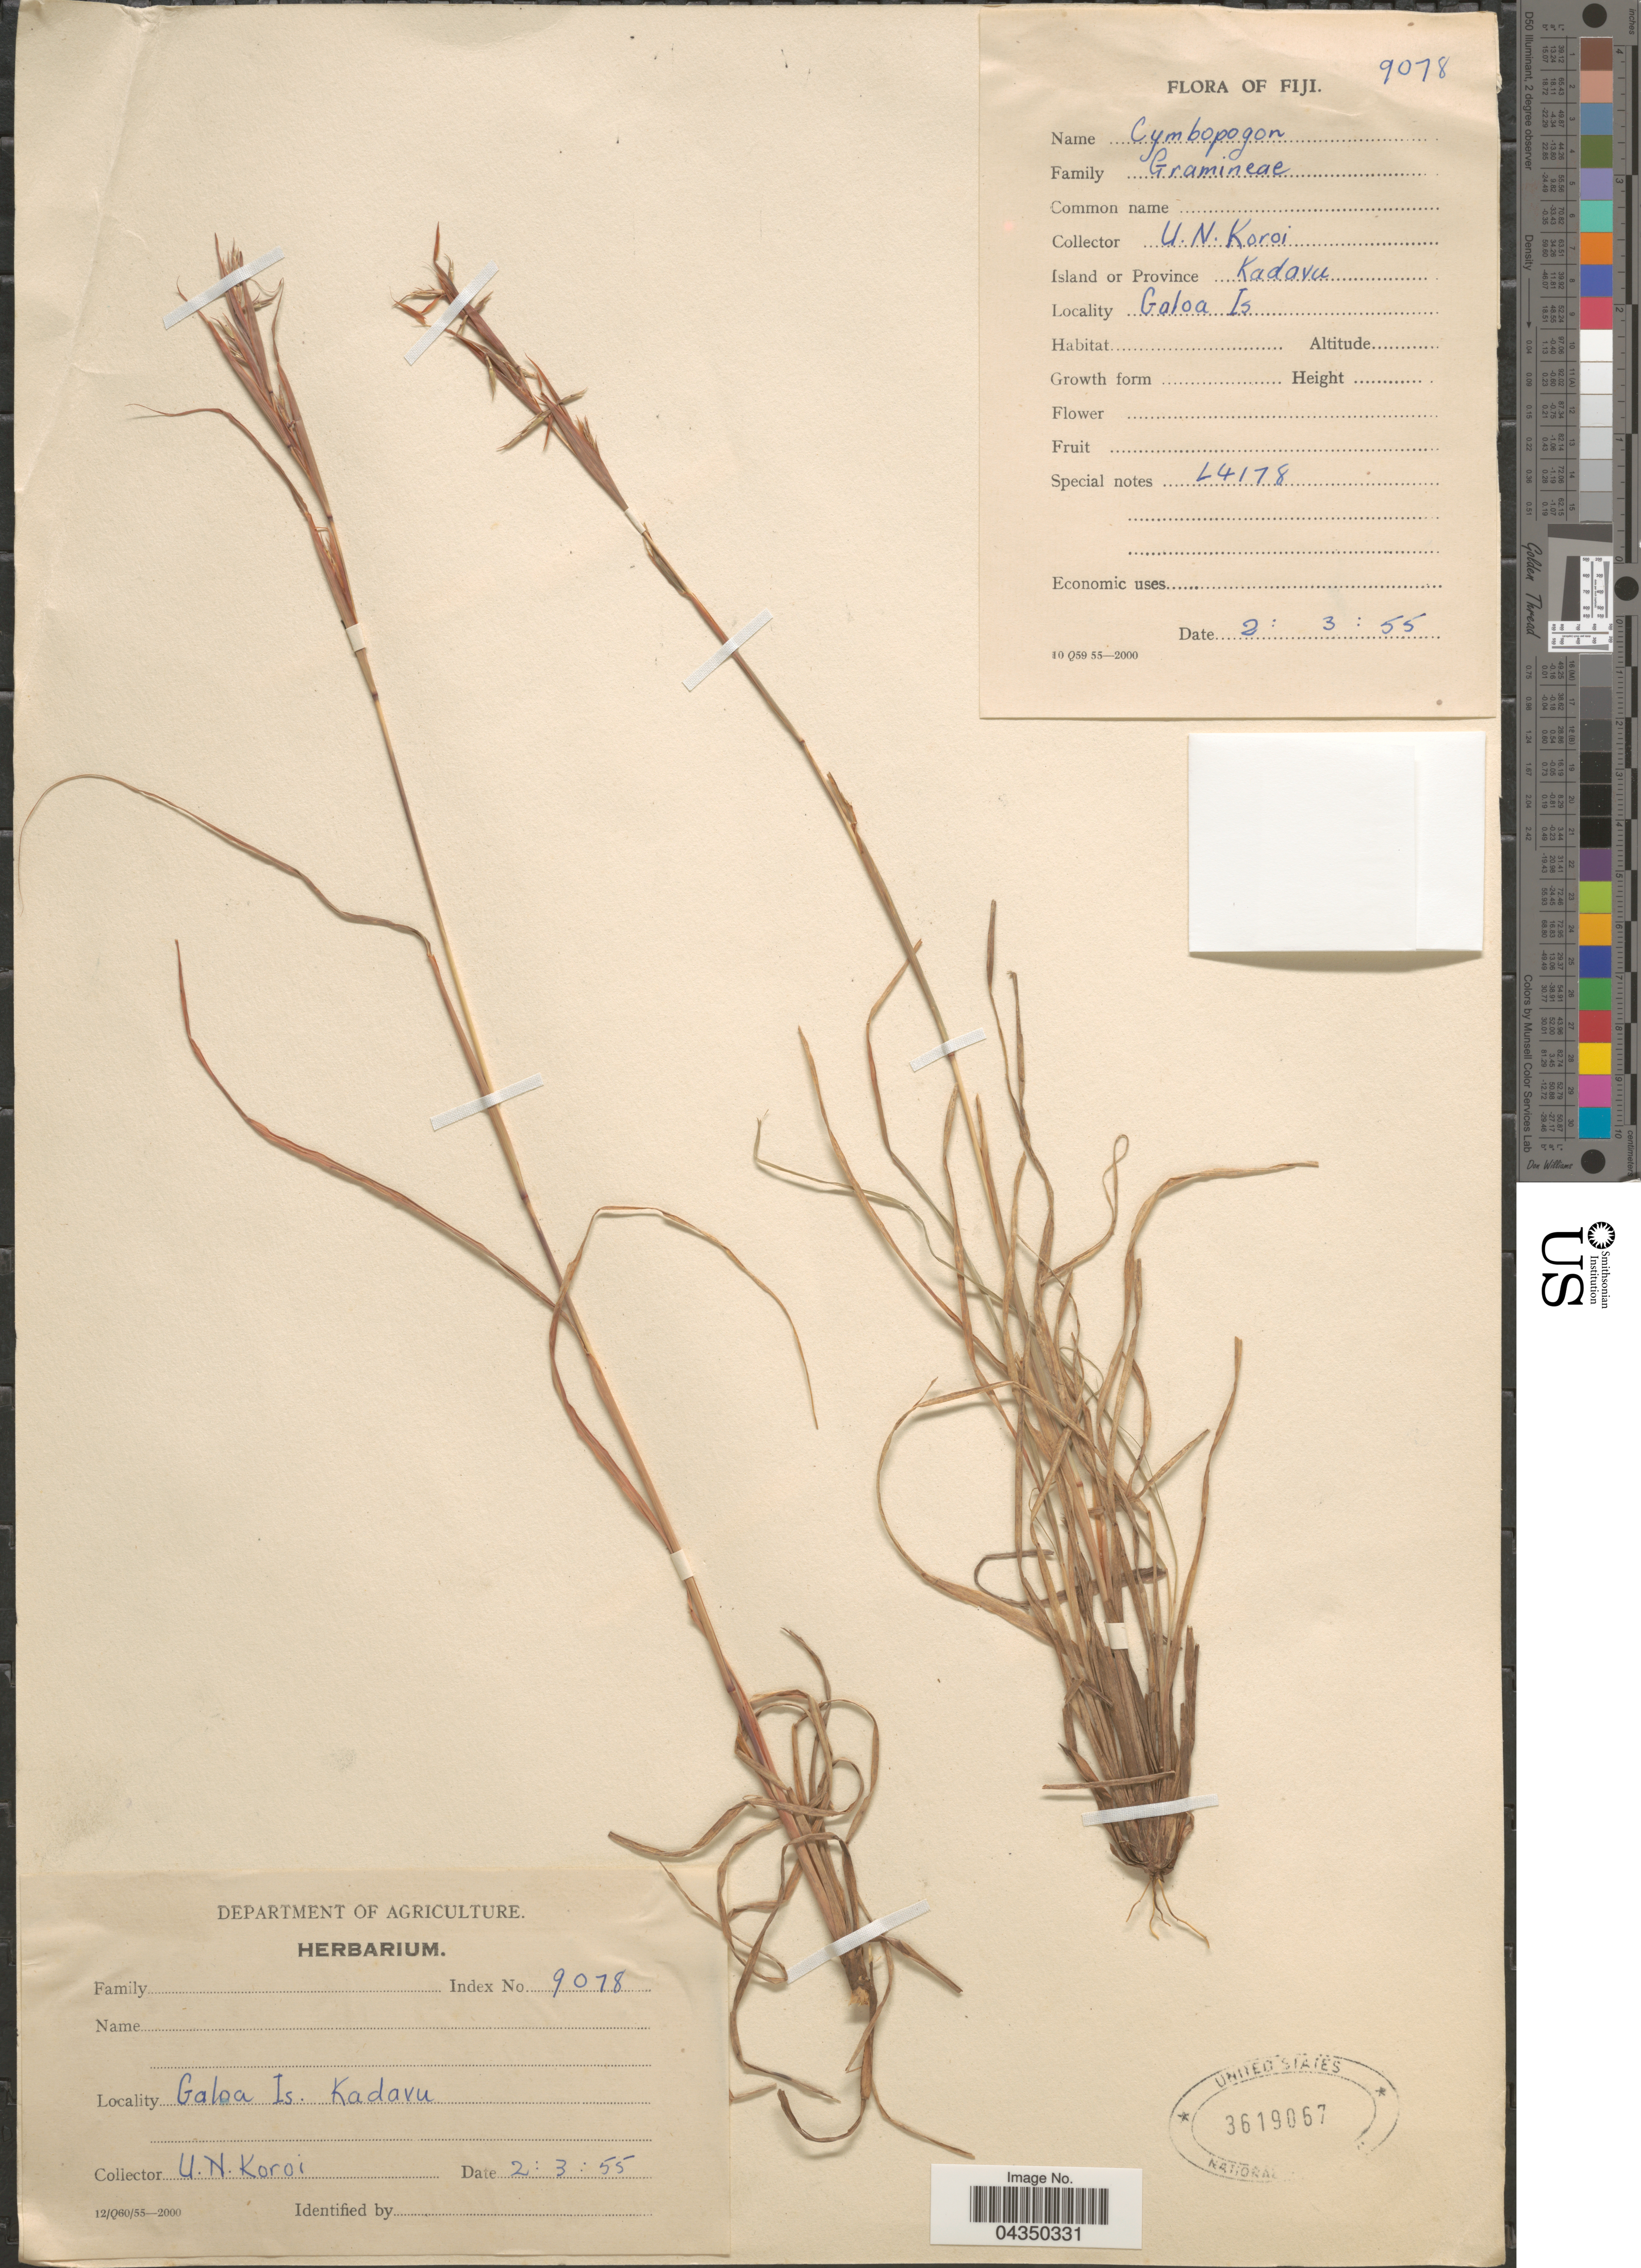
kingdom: Plantae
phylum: Tracheophyta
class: Liliopsida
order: Poales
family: Poaceae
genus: Cymbopogon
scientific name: Cymbopogon sp.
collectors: U. Koroi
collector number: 9078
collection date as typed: Transcribed d/m/y: 2/3/55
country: Fiji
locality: Island or Province Kadovu. Galoa Is.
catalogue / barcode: US 3619067